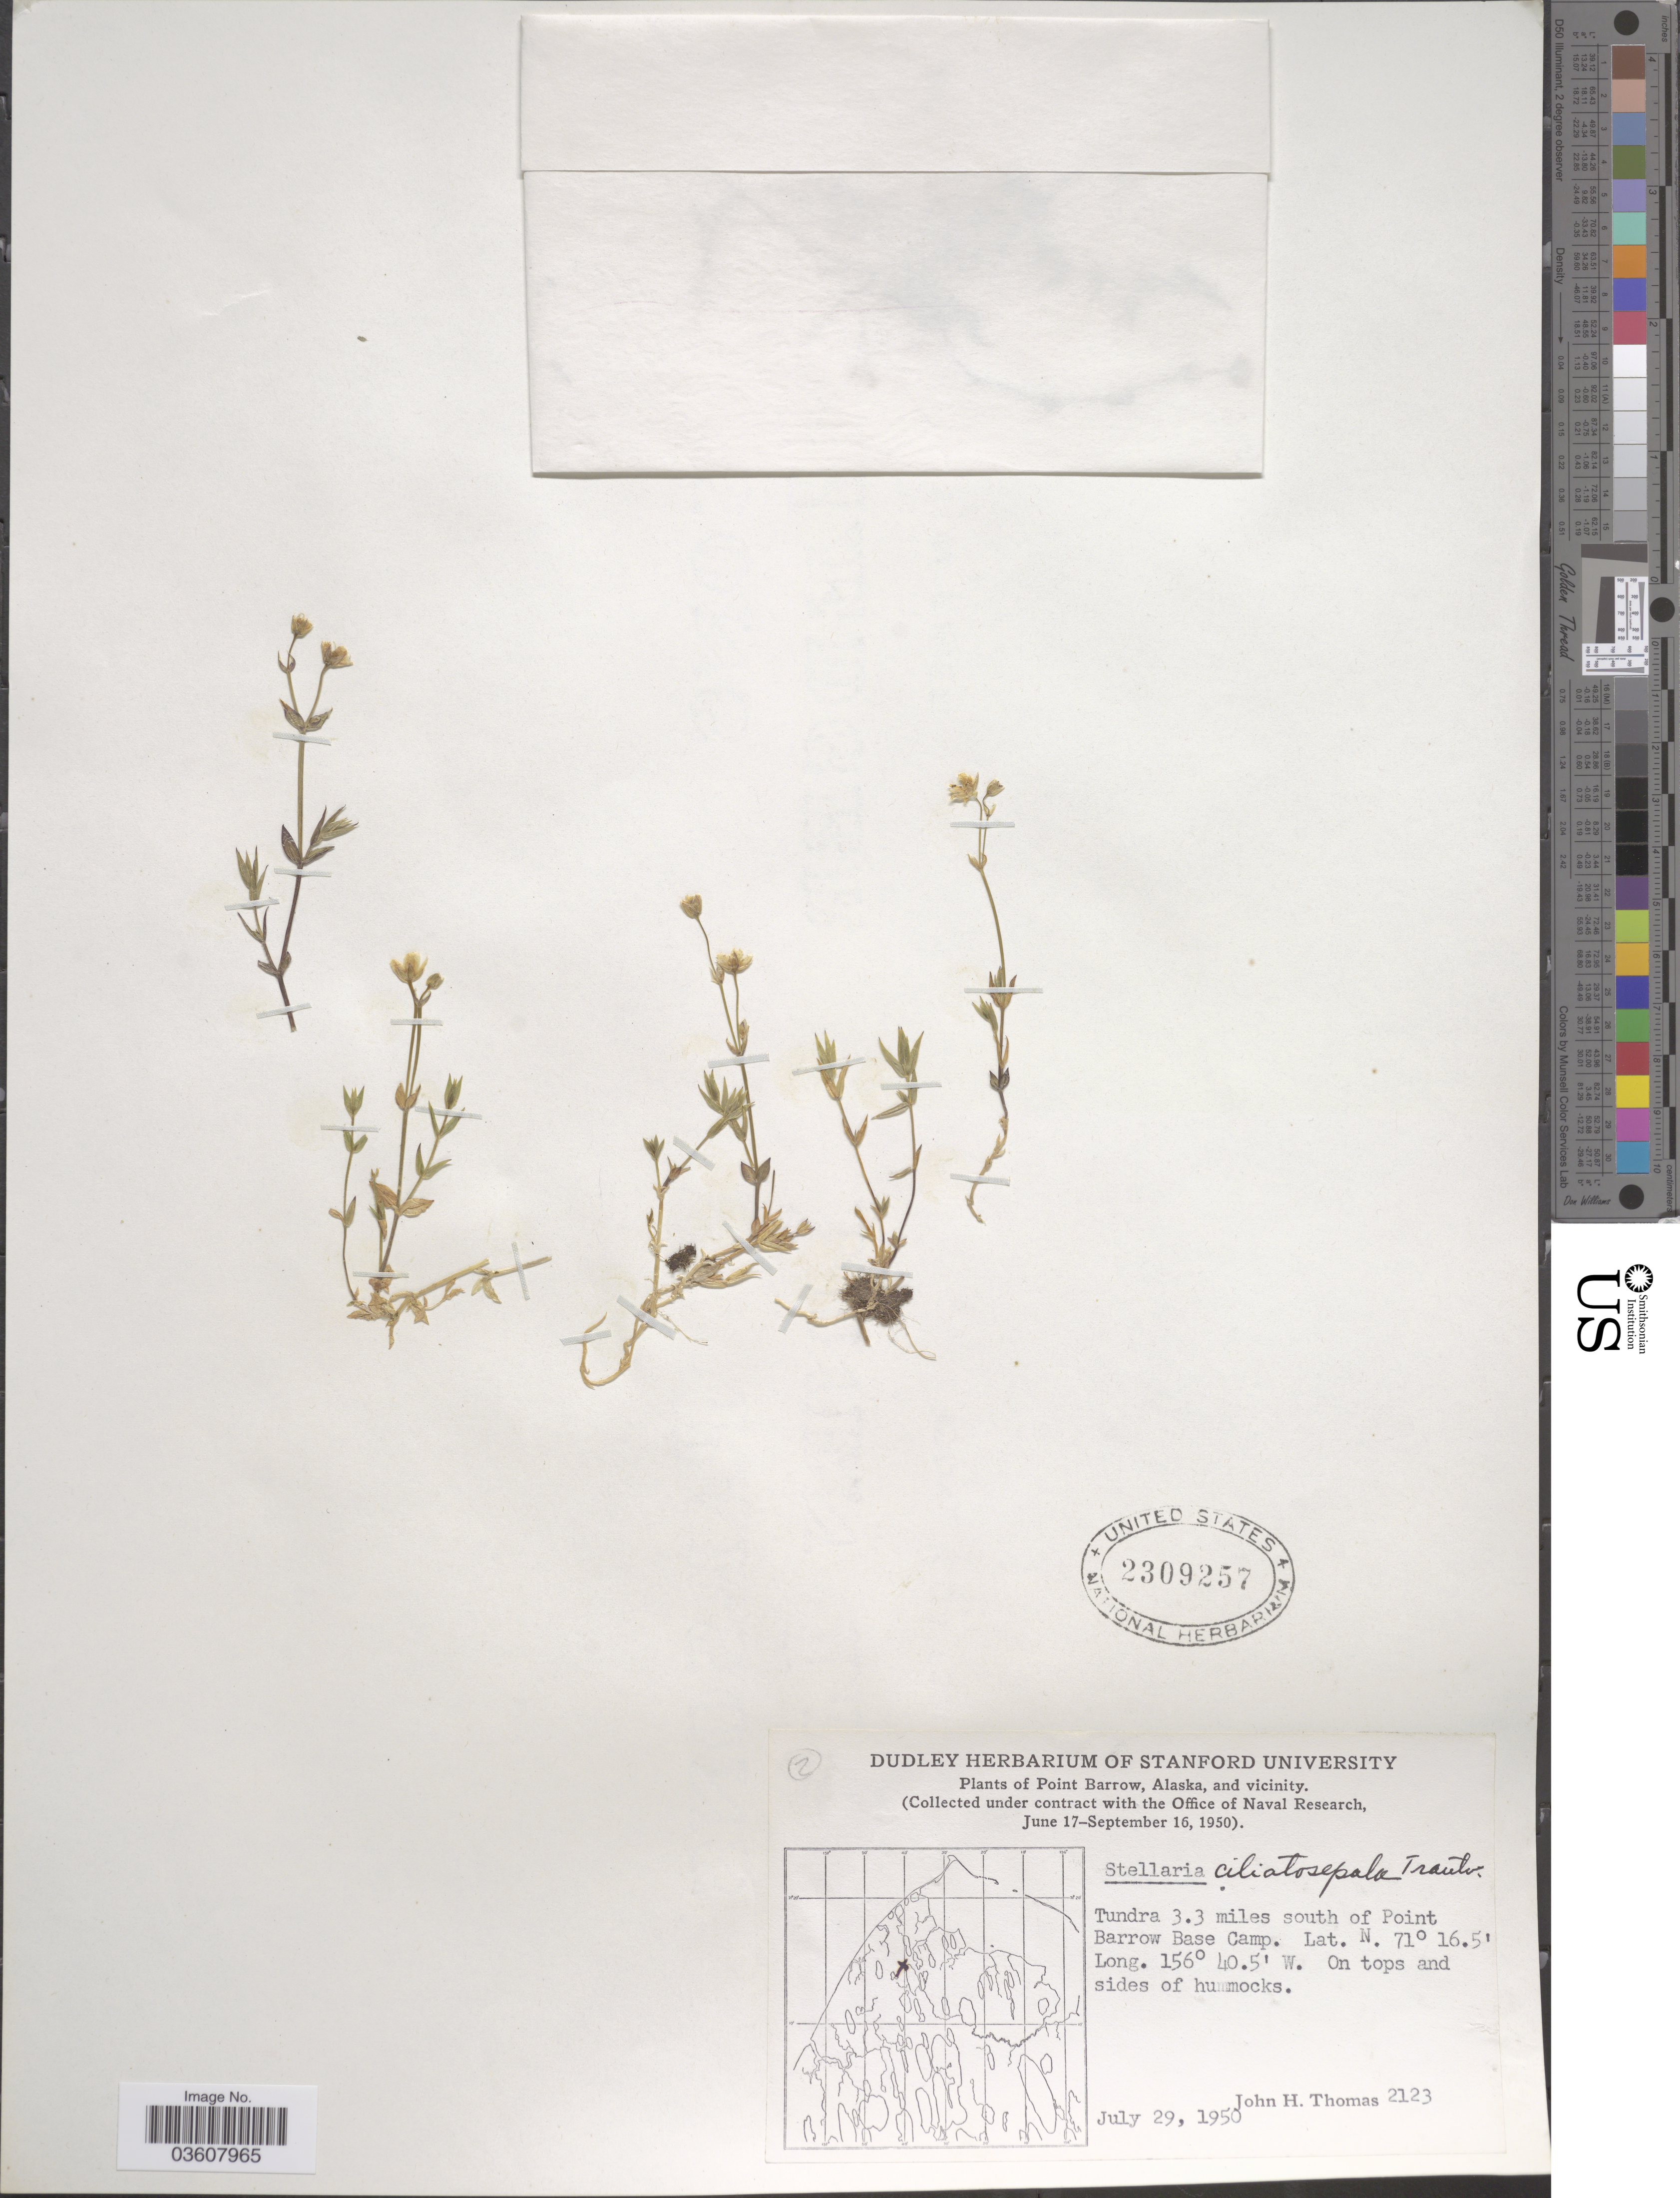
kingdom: Plantae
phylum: Tracheophyta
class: Magnoliopsida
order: Caryophyllales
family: Caryophyllaceae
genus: Stellaria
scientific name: Stellaria ciliatosepala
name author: Trautv.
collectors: J. H. Thomas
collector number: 2123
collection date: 1950-07-29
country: United States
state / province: Alaska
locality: Point Barrow, Alaska, and vicinity. Tundra 3.3 miles south of Point Barrow Base Camp.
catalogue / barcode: US 2309257